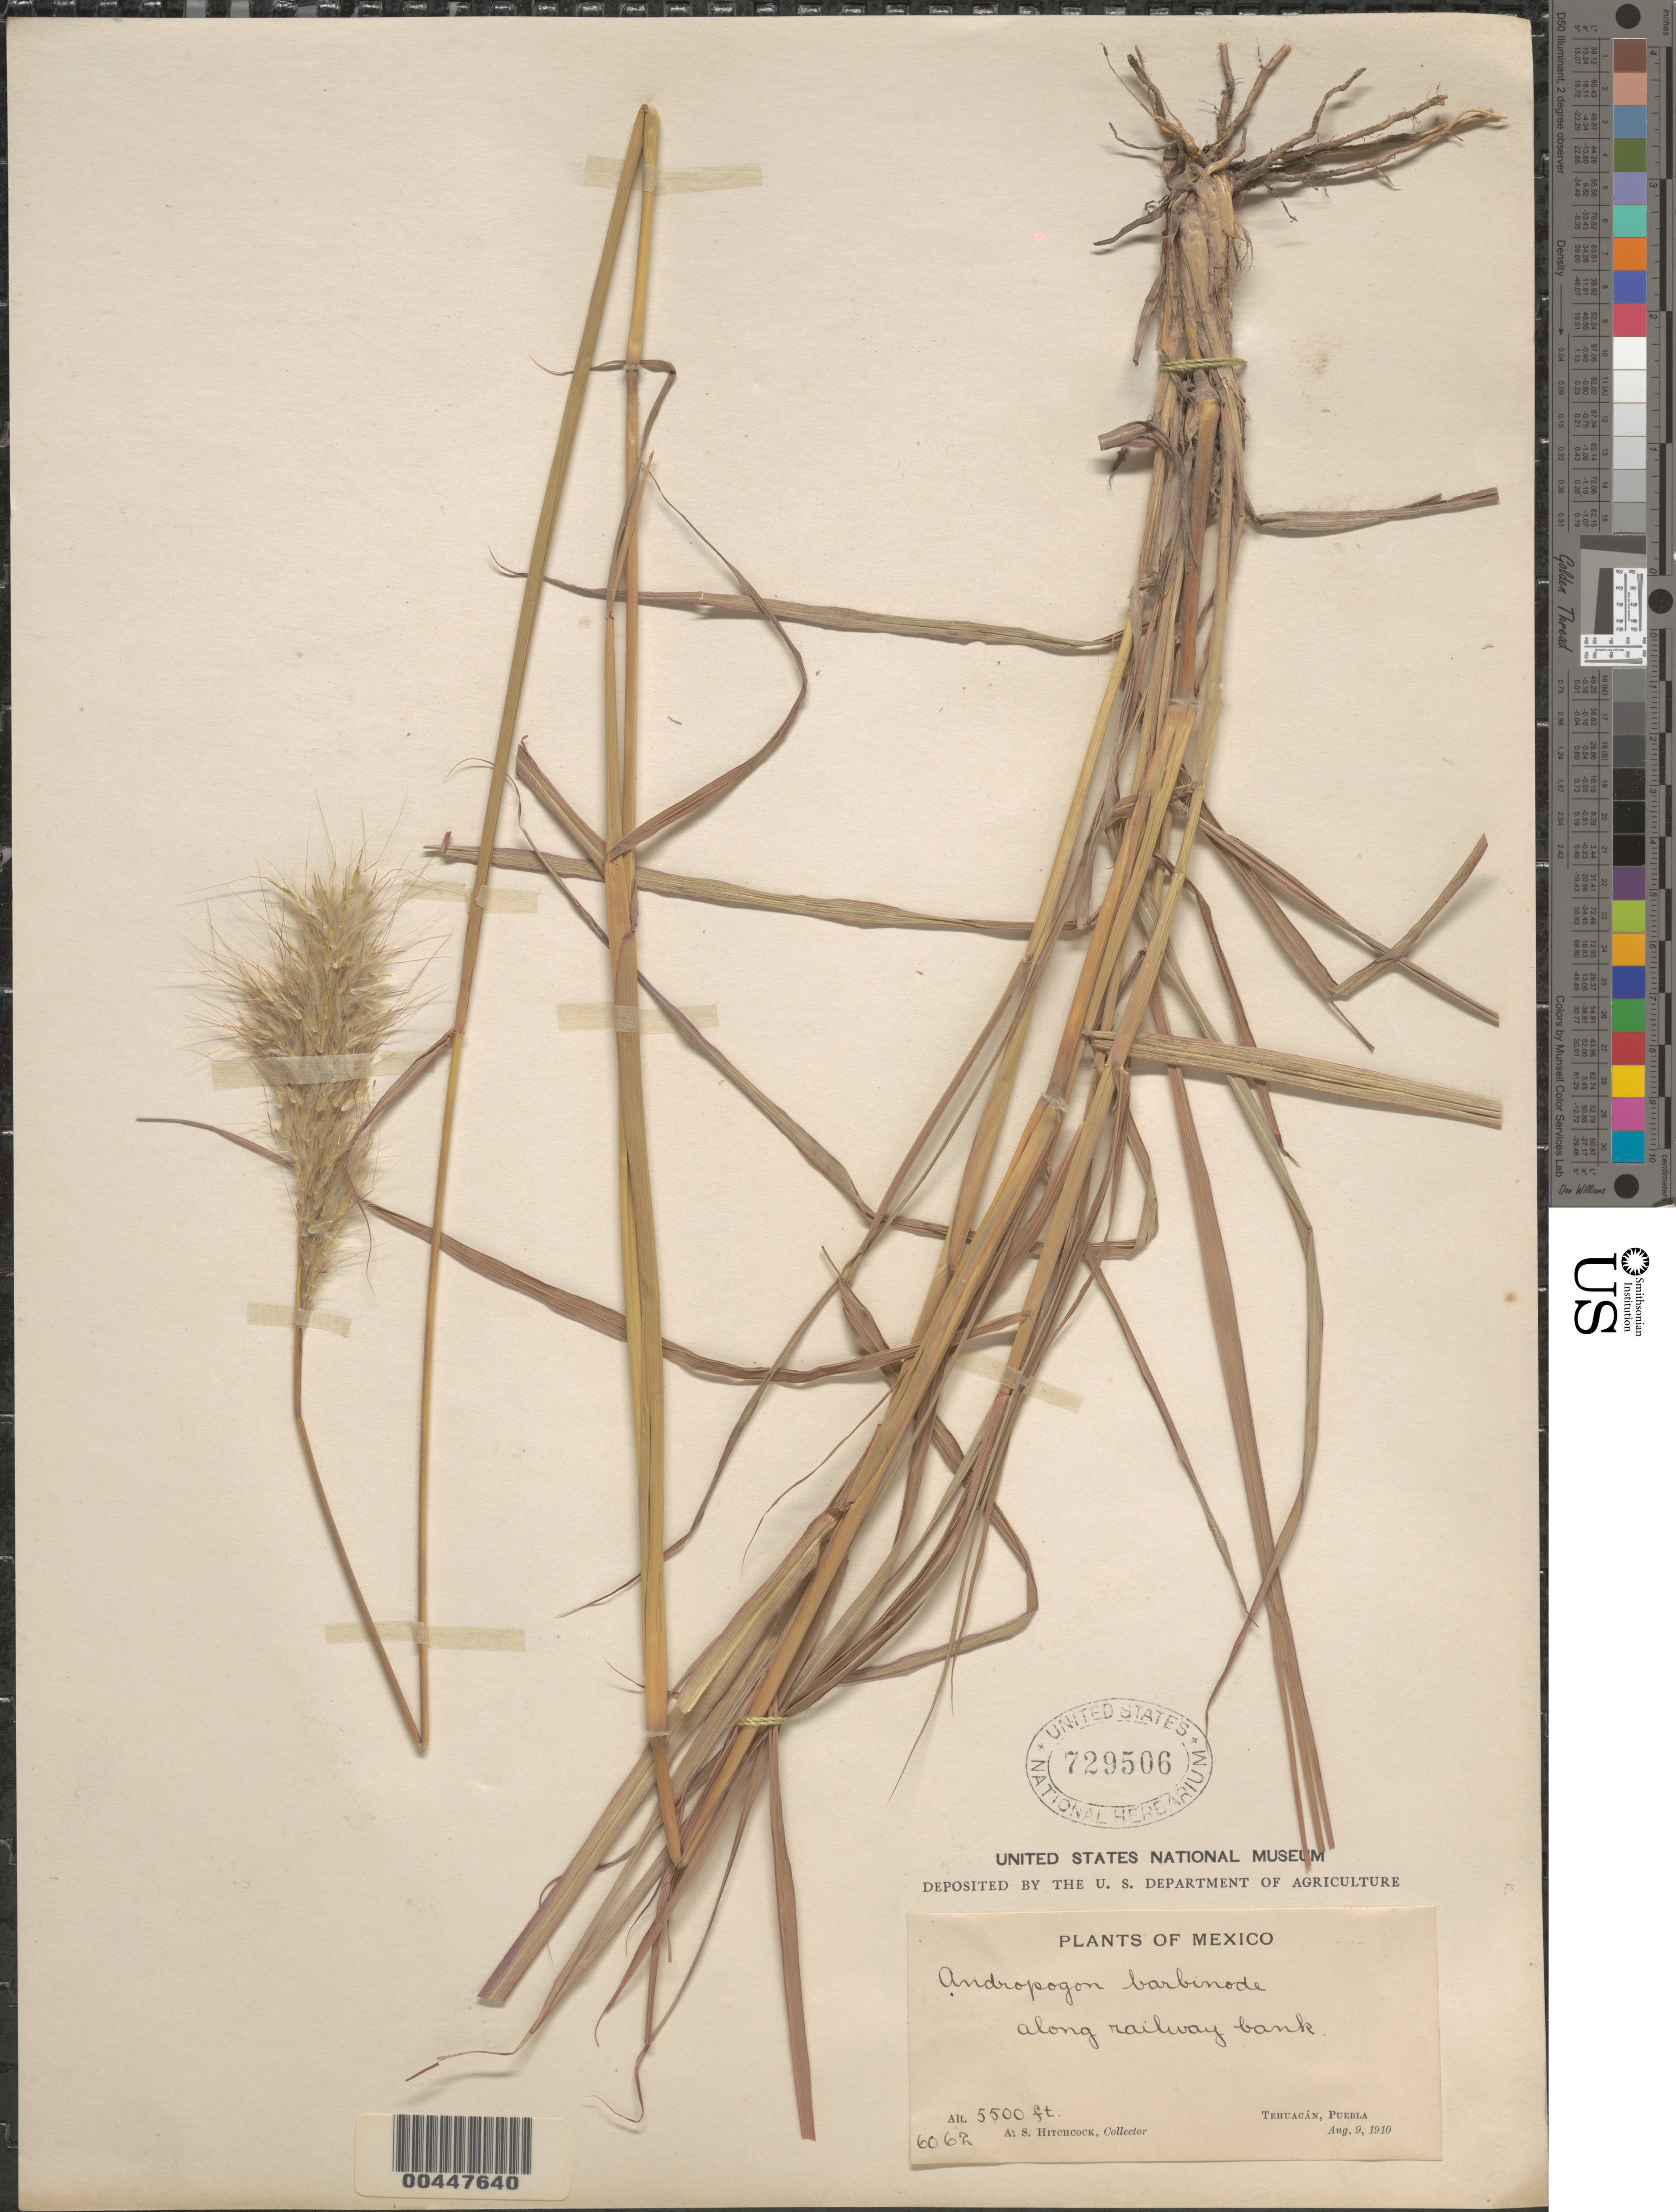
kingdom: Plantae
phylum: Tracheophyta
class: Liliopsida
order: Poales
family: Poaceae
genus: Andropogon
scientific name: Andropogon barbinodis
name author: Lag.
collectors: A. S. Hitchcock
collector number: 6062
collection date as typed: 9 Aug 1910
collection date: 1910-08-09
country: Mexico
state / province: Puebla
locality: Tehuacán, along railway bank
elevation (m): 1676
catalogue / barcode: US 729506